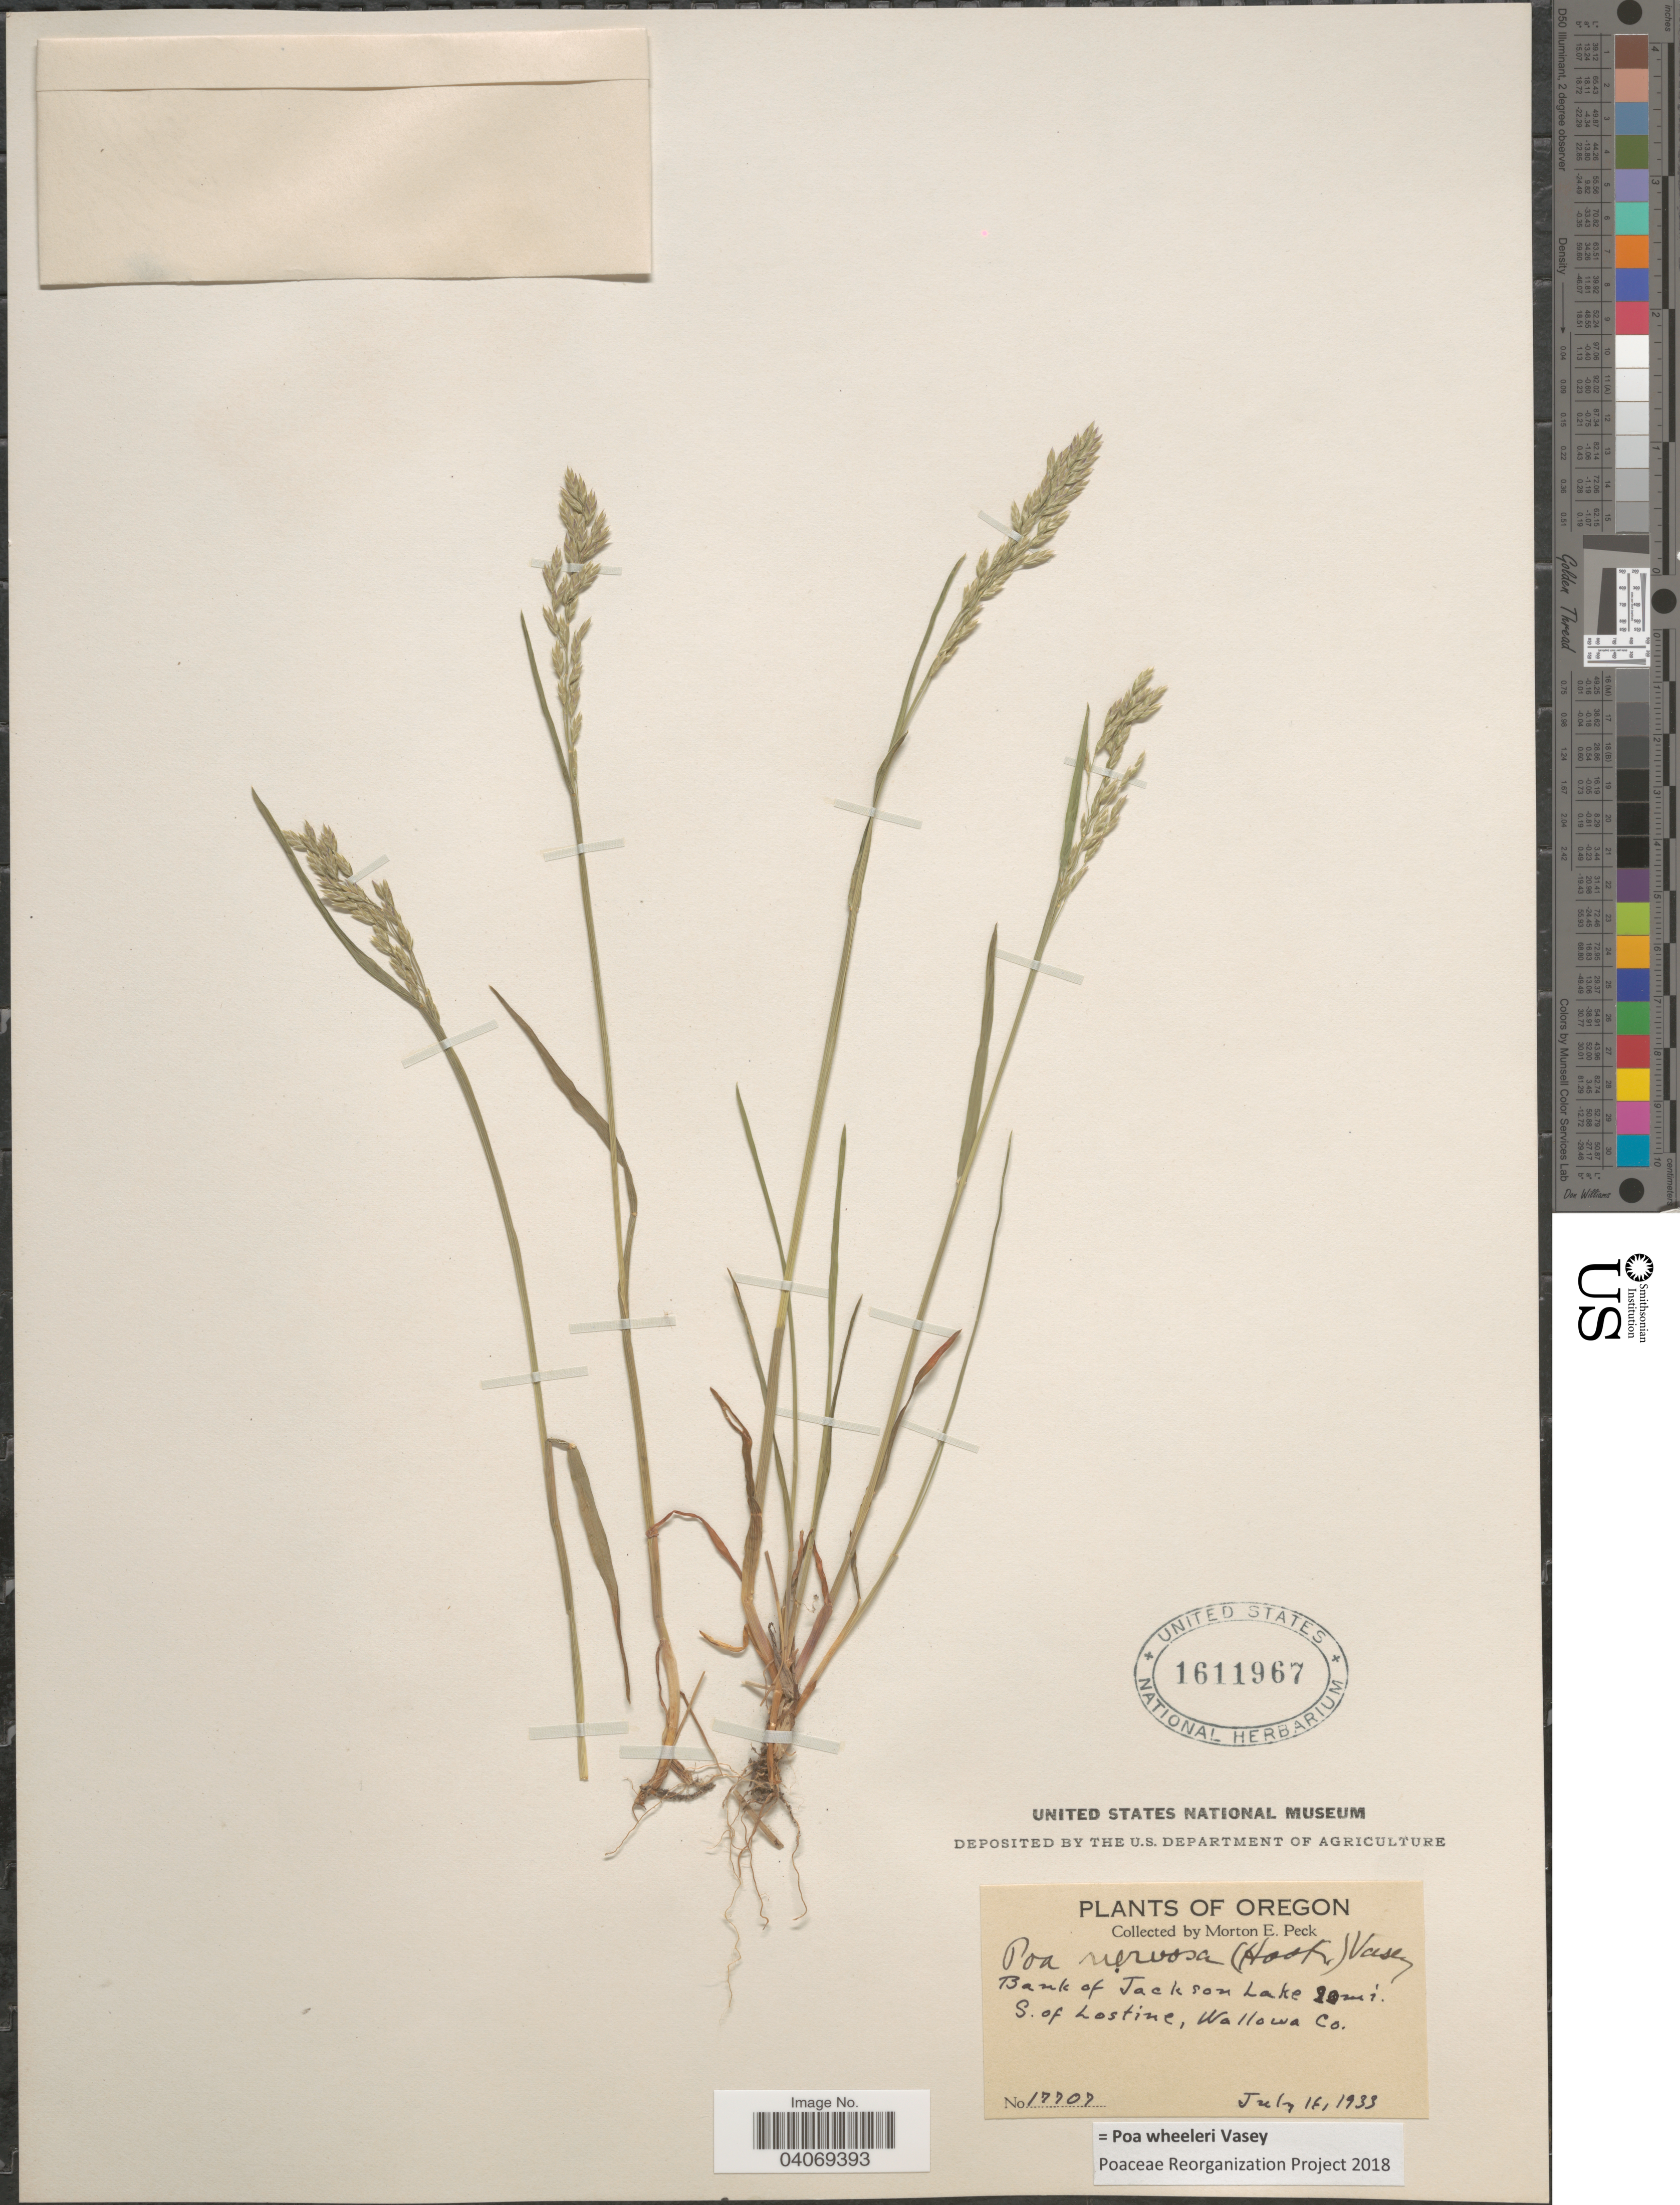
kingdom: Plantae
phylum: Tracheophyta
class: Liliopsida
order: Poales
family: Poaceae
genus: Poa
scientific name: Poa wheeleri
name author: Vasey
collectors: M. E. Peck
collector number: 17707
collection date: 1933-07-16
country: United States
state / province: Oregon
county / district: Wallowa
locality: Bank of Jackson Lake 20 mi. S. of Lostine, Wallowa Co.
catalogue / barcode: US 1611967